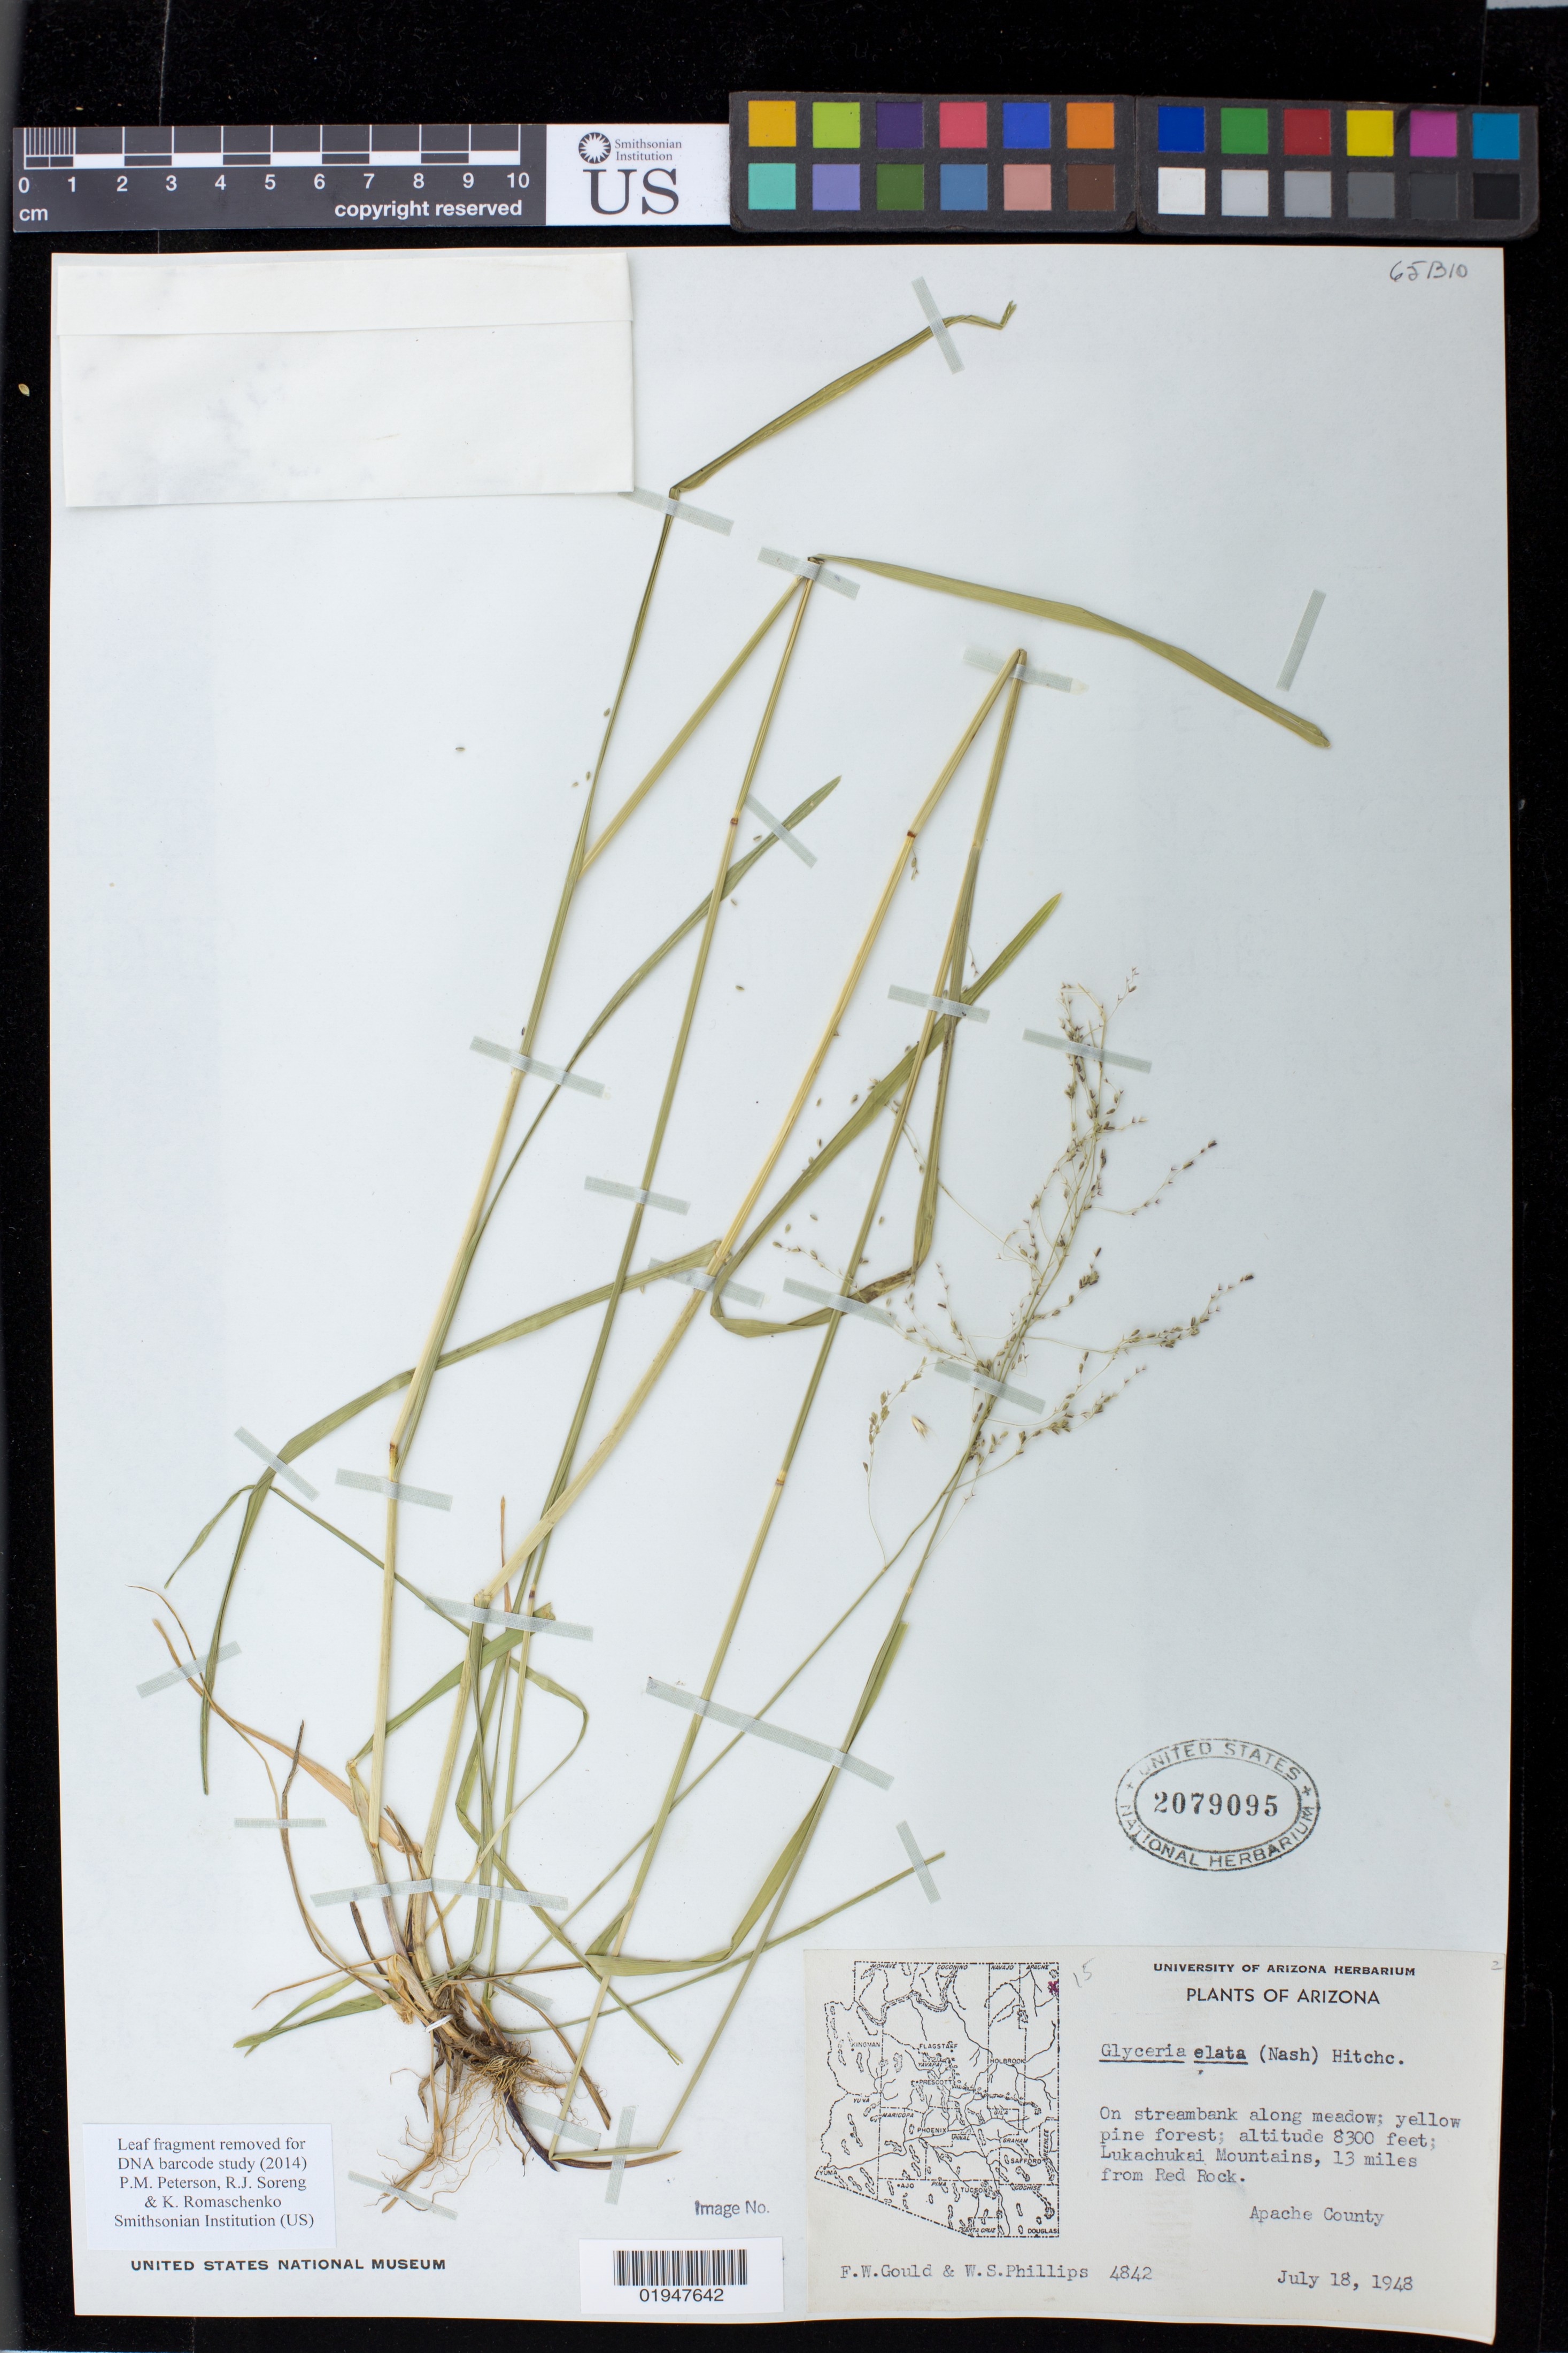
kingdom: Plantae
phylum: Tracheophyta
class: Liliopsida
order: Poales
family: Poaceae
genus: Glyceria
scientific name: Glyceria elata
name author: (Nash) M.E. Jones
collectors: F. W. Gould & W. S. Phillips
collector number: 4842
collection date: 1948-07-18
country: United States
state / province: Arizona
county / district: Apache County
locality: Lukachukai Mountains, 13 miles from Red Rock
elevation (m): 2530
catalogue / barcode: US 2079095